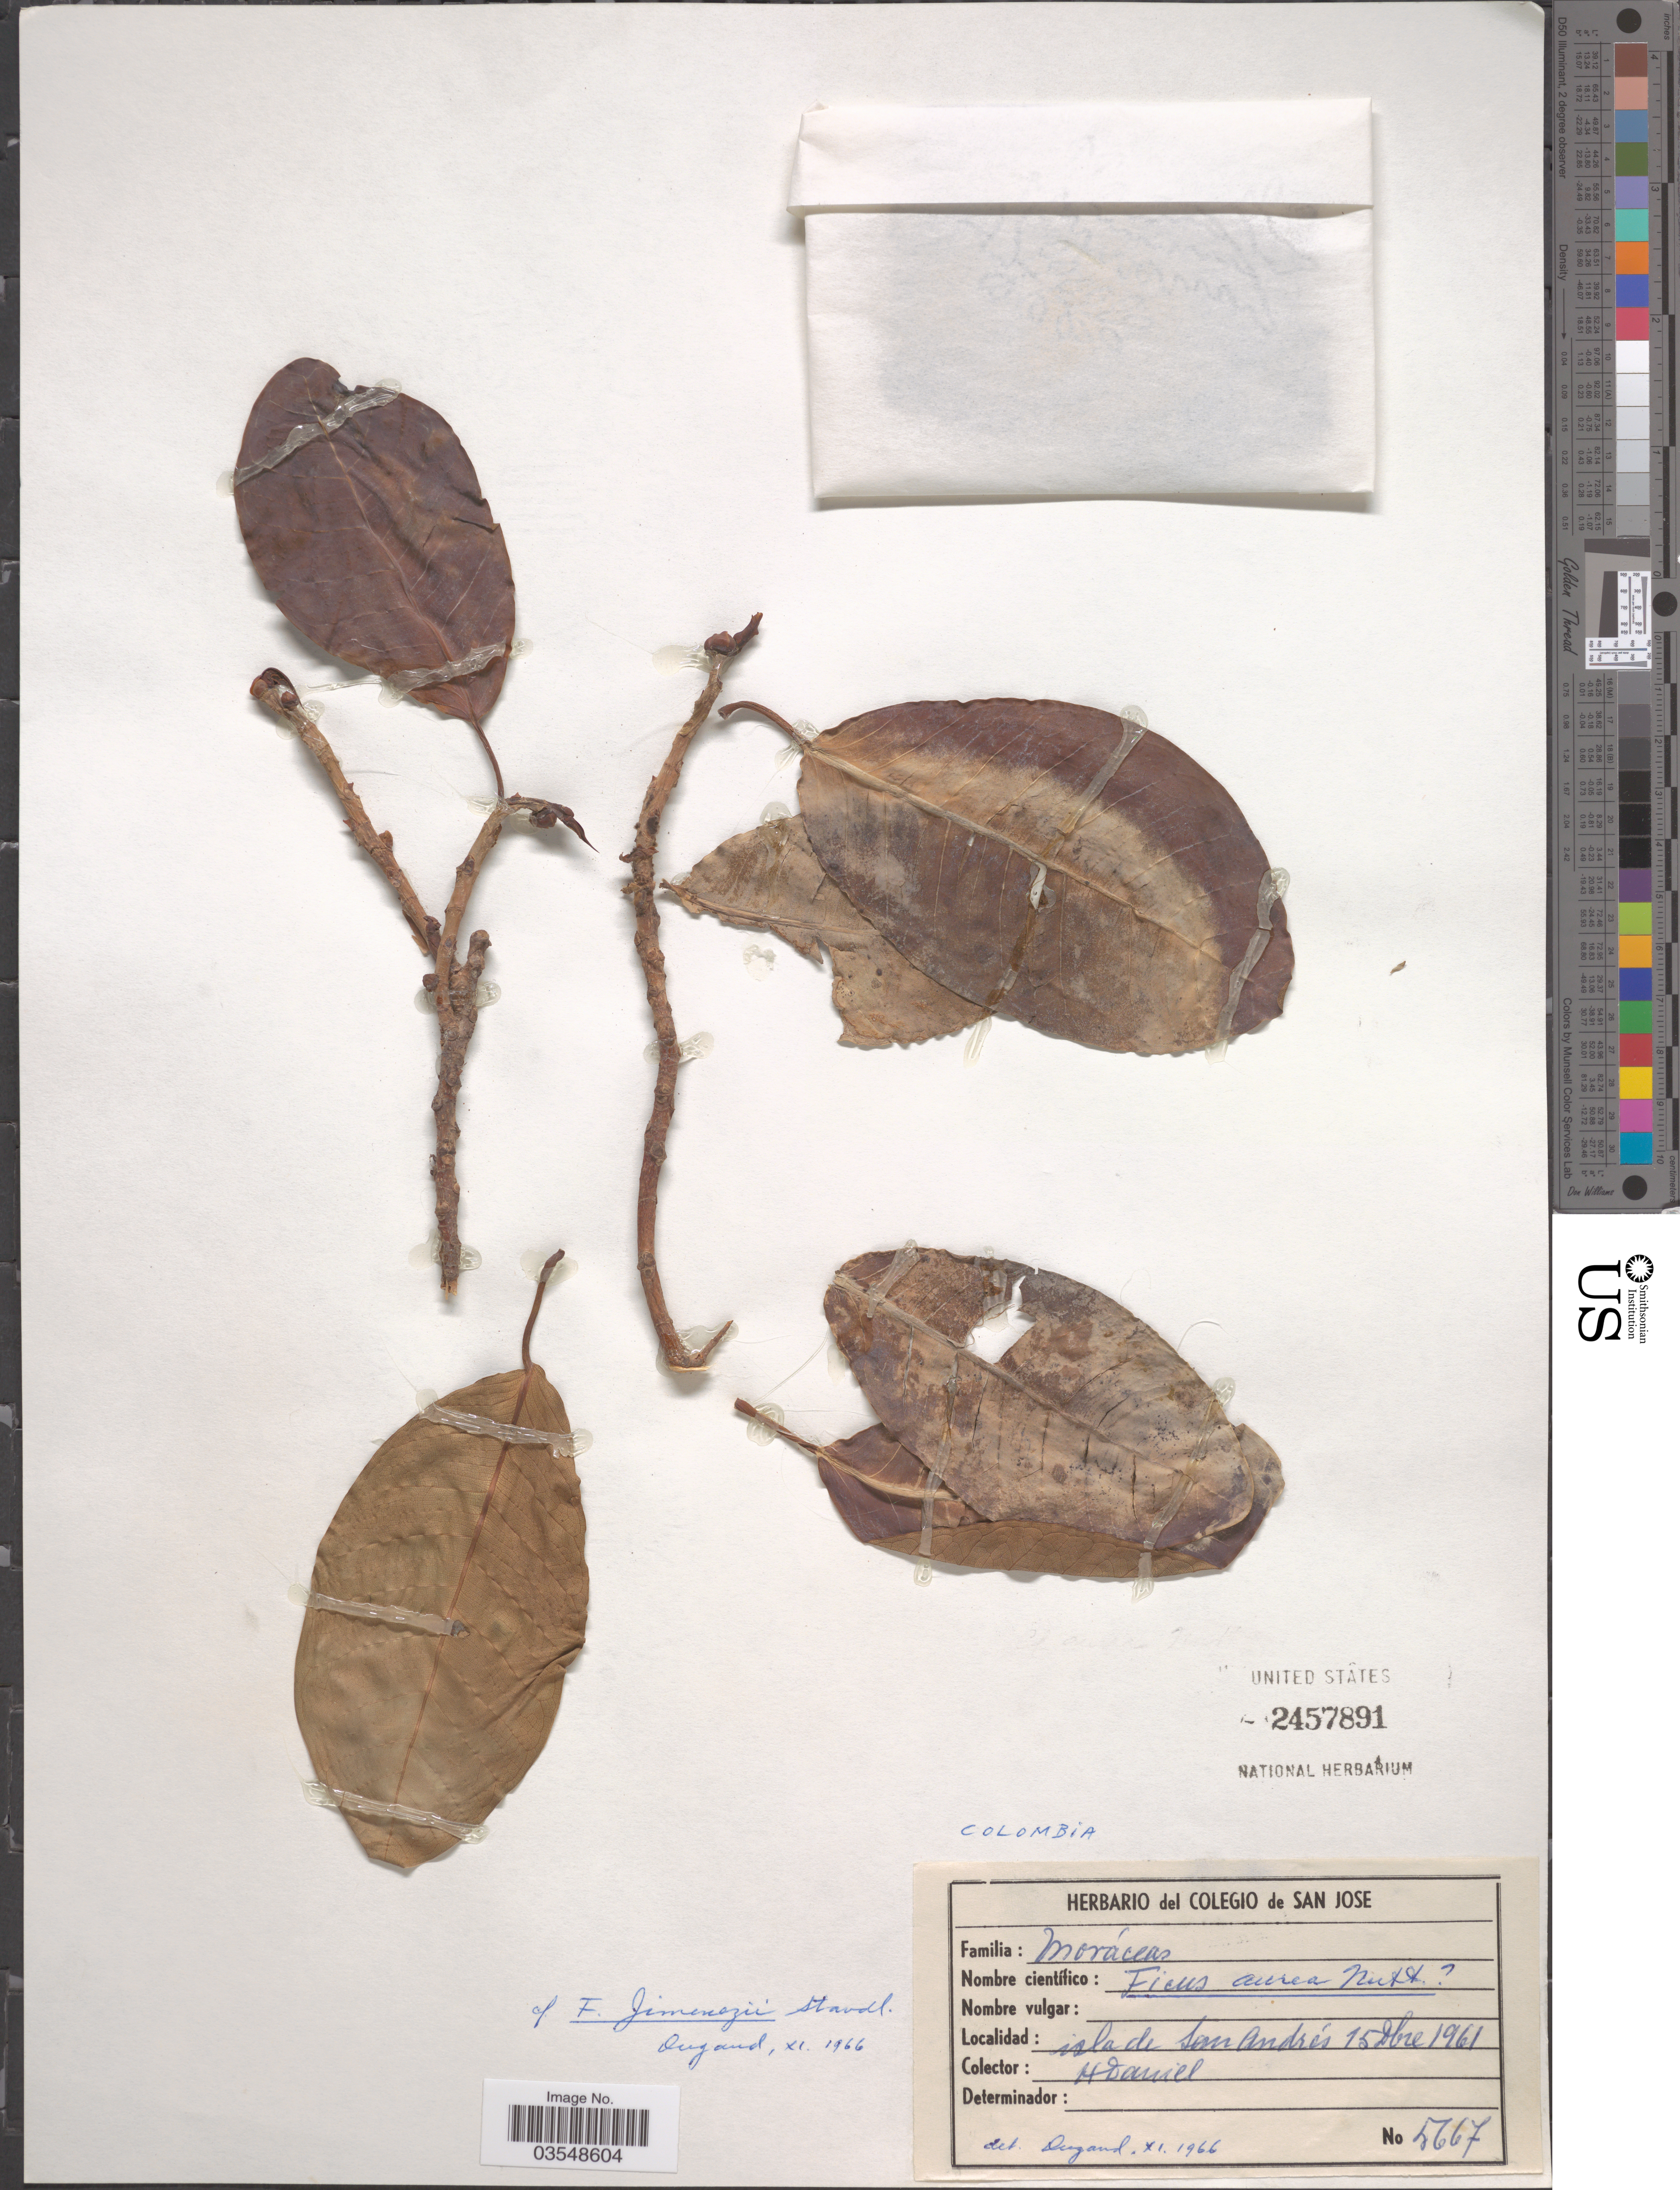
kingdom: Plantae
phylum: Tracheophyta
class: Magnoliopsida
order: Rosales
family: Moraceae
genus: Ficus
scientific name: Ficus jimenezii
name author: Standl.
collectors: H. Daniel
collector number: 5667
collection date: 1961-12-15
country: Colombia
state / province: San Andres y Providencia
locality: Isla de San Andrés.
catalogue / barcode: US 2457891